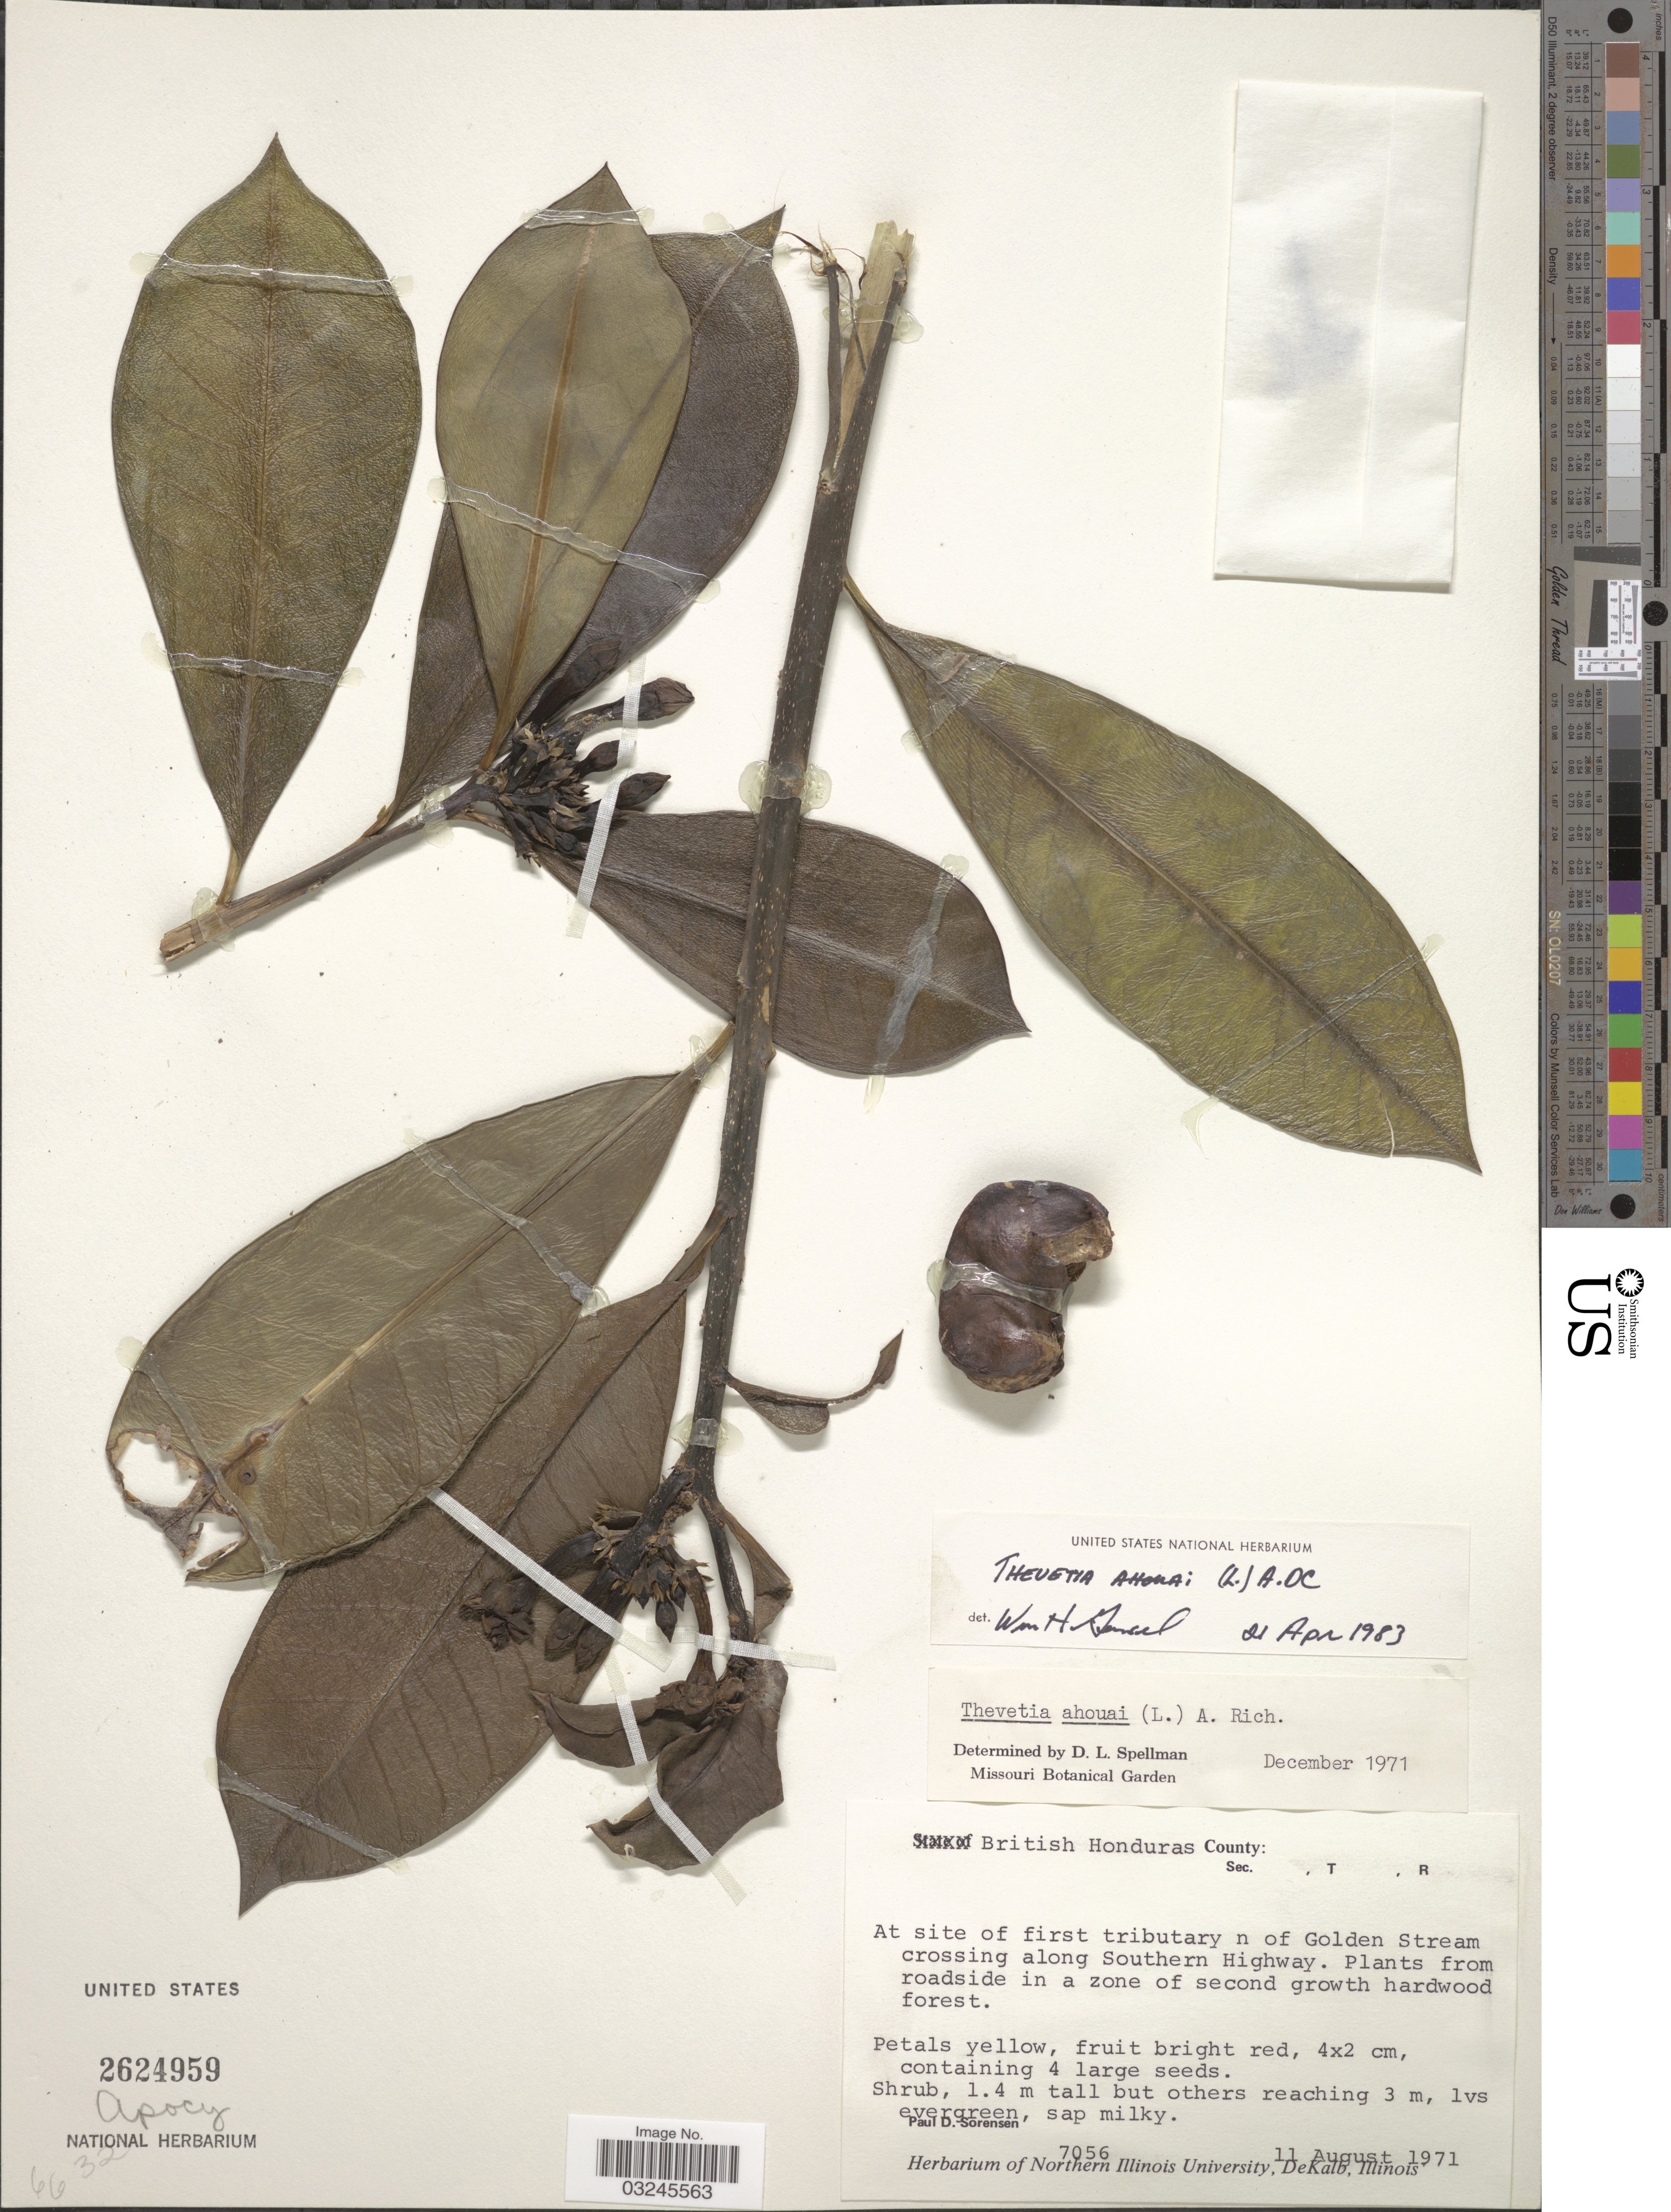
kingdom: Plantae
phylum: Tracheophyta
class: Magnoliopsida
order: Gentianales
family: Apocynaceae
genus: Thevetia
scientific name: Thevetia ahouai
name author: (L.) A. DC.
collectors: P. Sorensen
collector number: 7056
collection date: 1971-08-11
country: Belize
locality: British Honduras. At site of first tributary n of Golden Stream crossing along Southern Highway.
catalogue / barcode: US 2624959